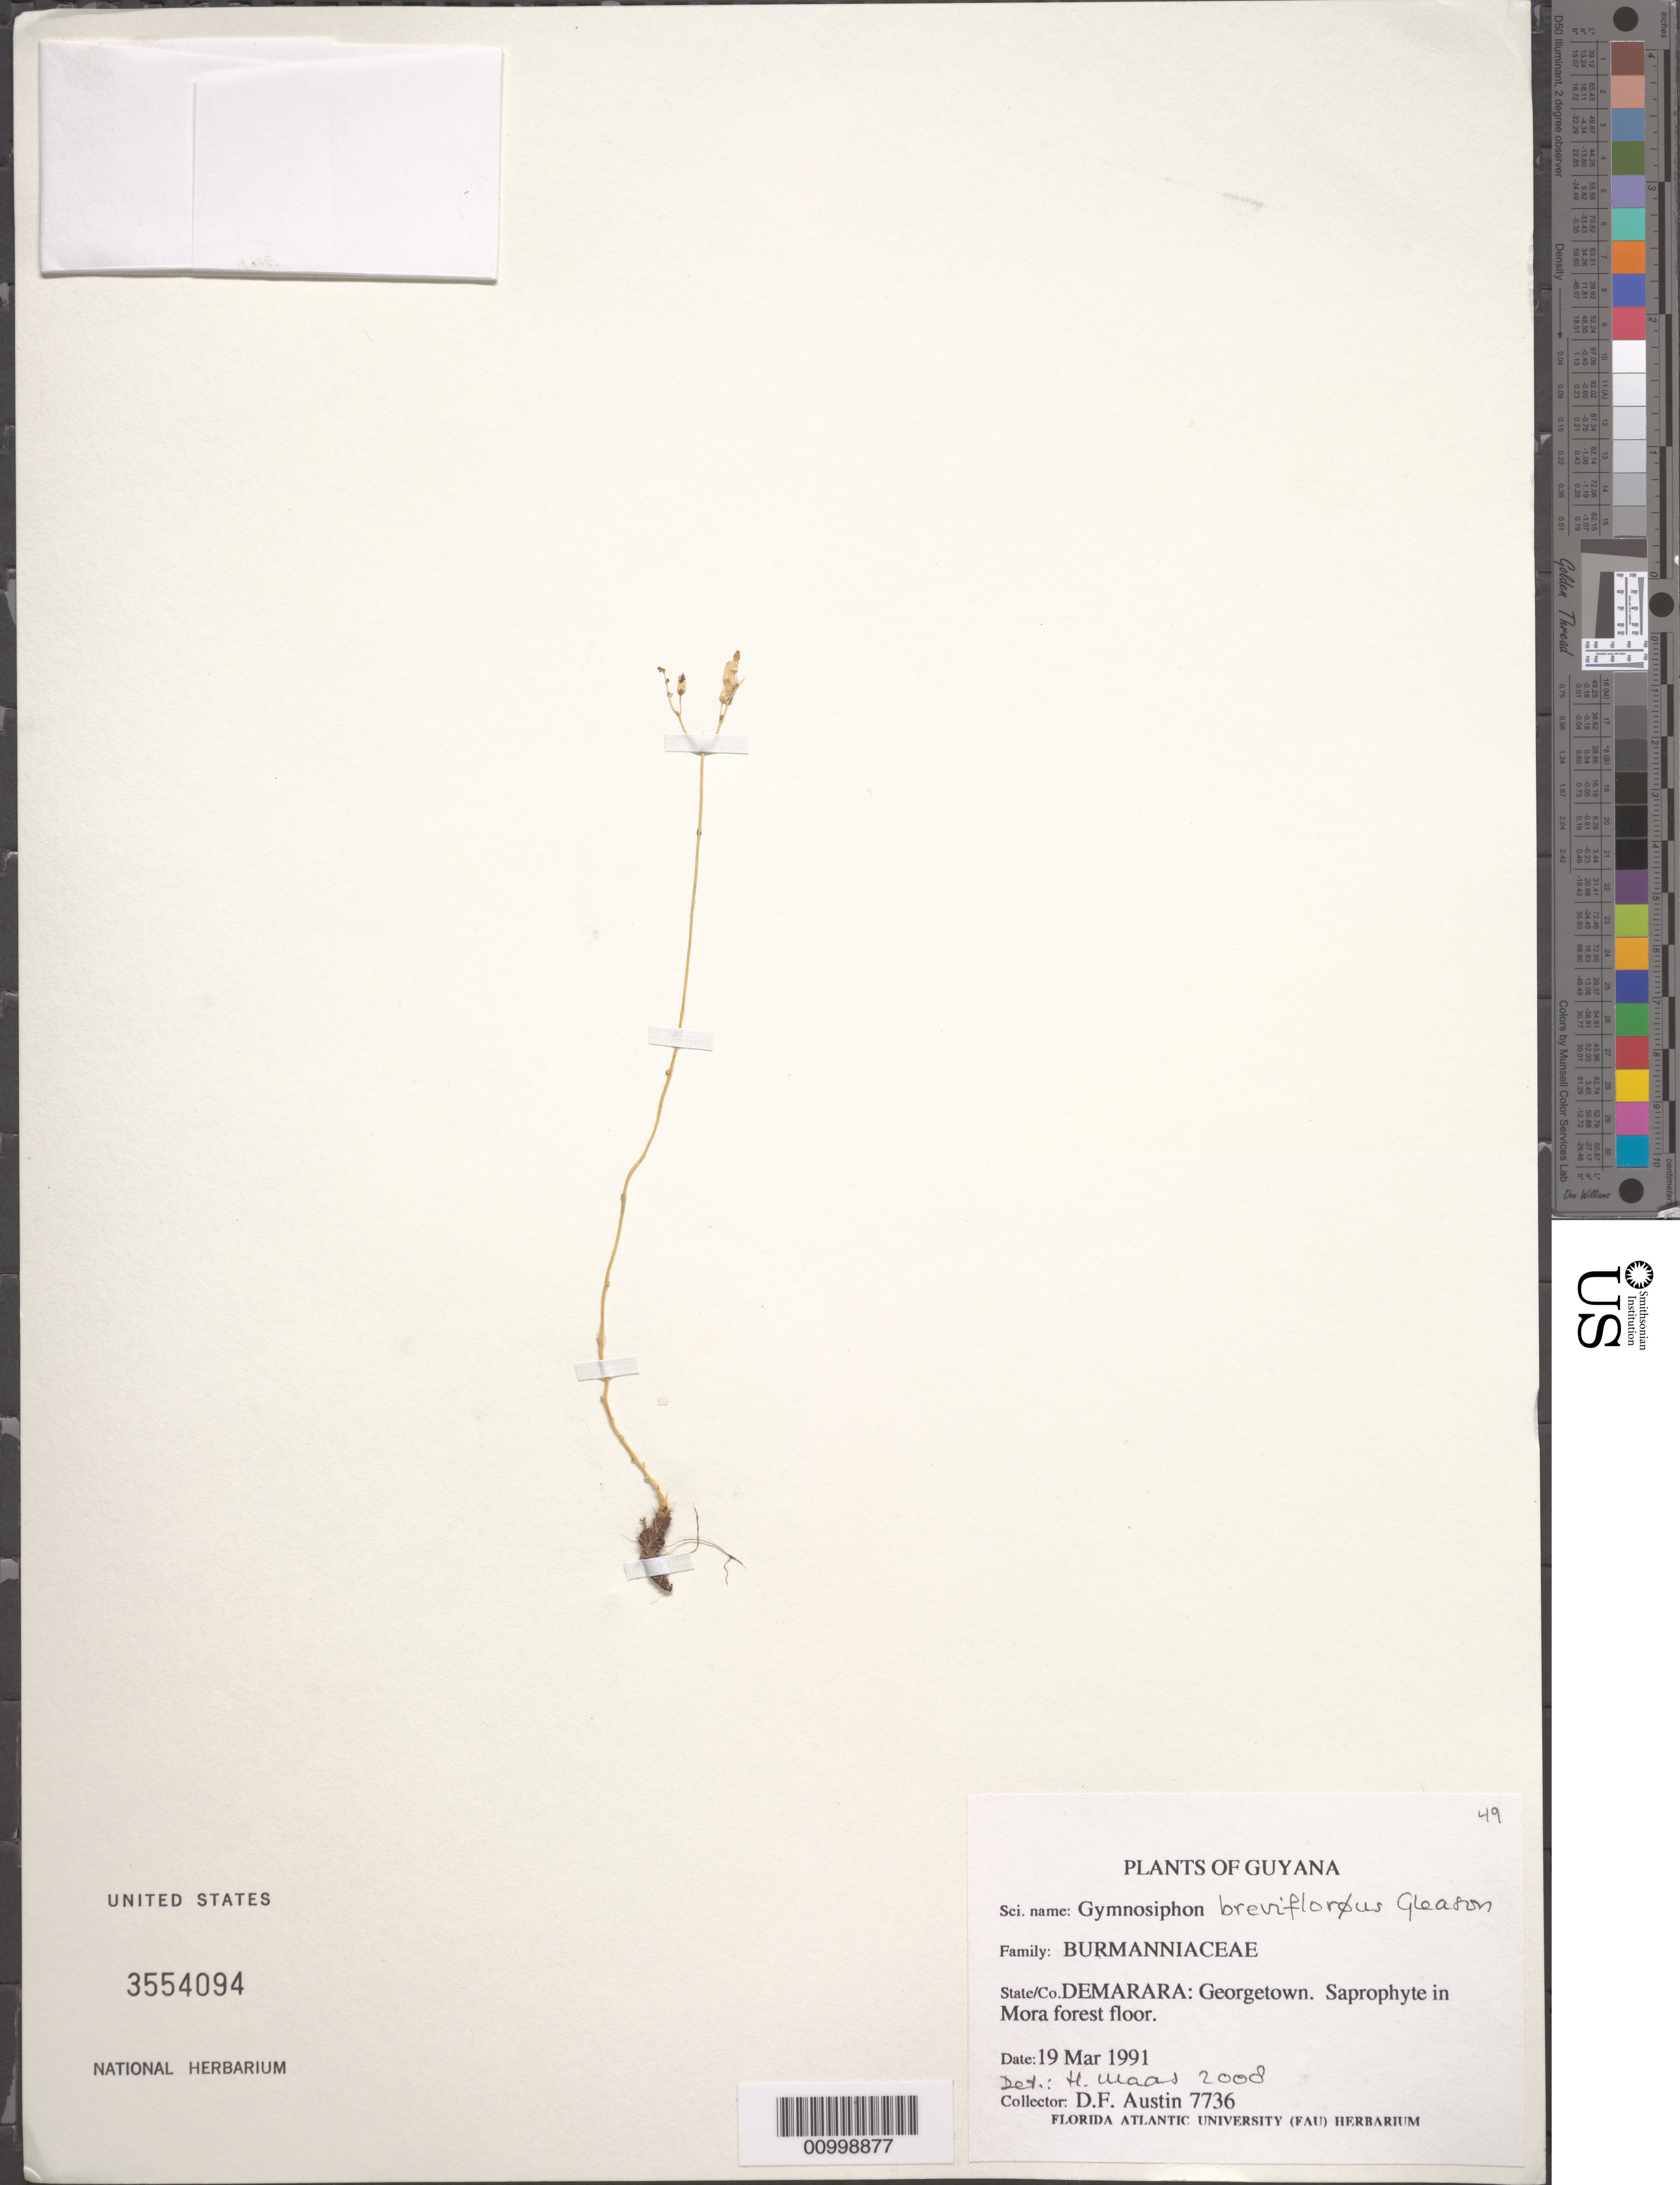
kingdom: Plantae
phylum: Tracheophyta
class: Liliopsida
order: Dioscoreales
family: Burmanniaceae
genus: Gymnosiphon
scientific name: Gymnosiphon breviflorus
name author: Gleason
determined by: Maas, H.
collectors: D. Austin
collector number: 7736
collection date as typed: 19 Mar 1991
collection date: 1991-03-19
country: Guyana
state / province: Demerara-Mahaica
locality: Georgetown, walkway to Madawini Creek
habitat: Mora forest floor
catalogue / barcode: US 3554094